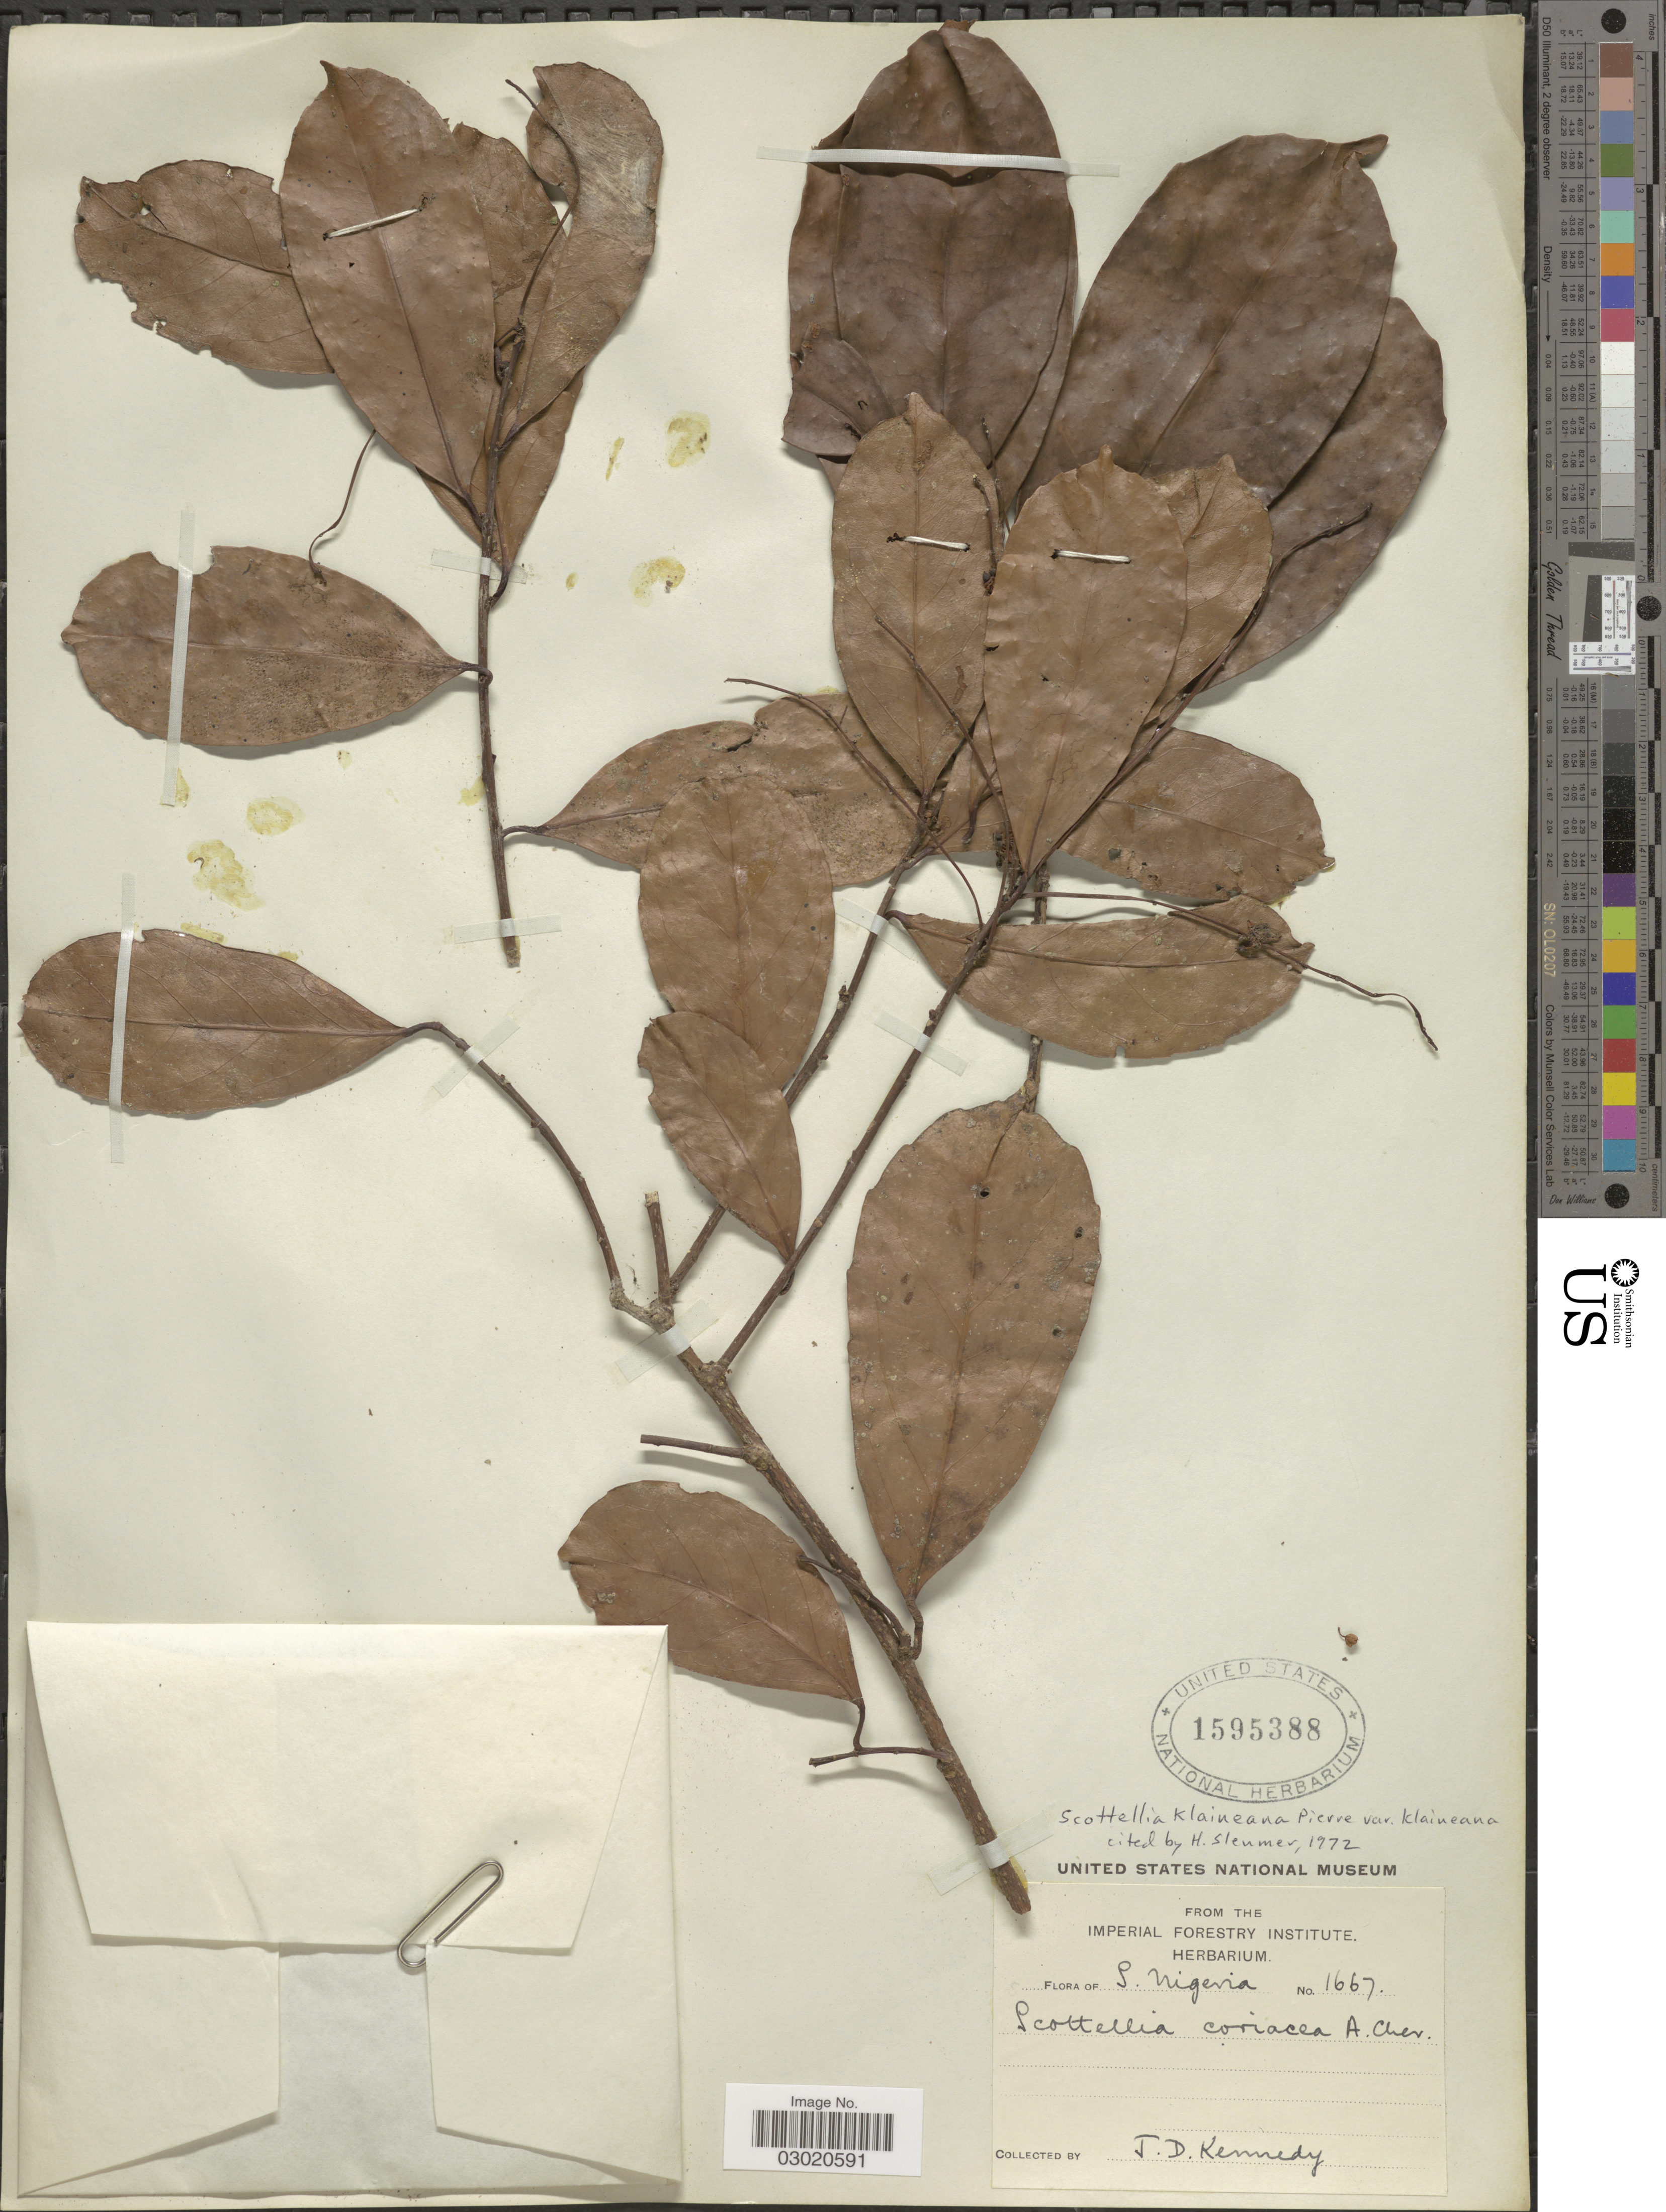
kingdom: Plantae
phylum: Tracheophyta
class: Magnoliopsida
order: Malpighiales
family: Achariaceae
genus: Scottellia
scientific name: Scottellia klaineana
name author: Pierre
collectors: J. D. Kennedy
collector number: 1667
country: Nigeria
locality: S. Nigeria.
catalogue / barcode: US 1595388